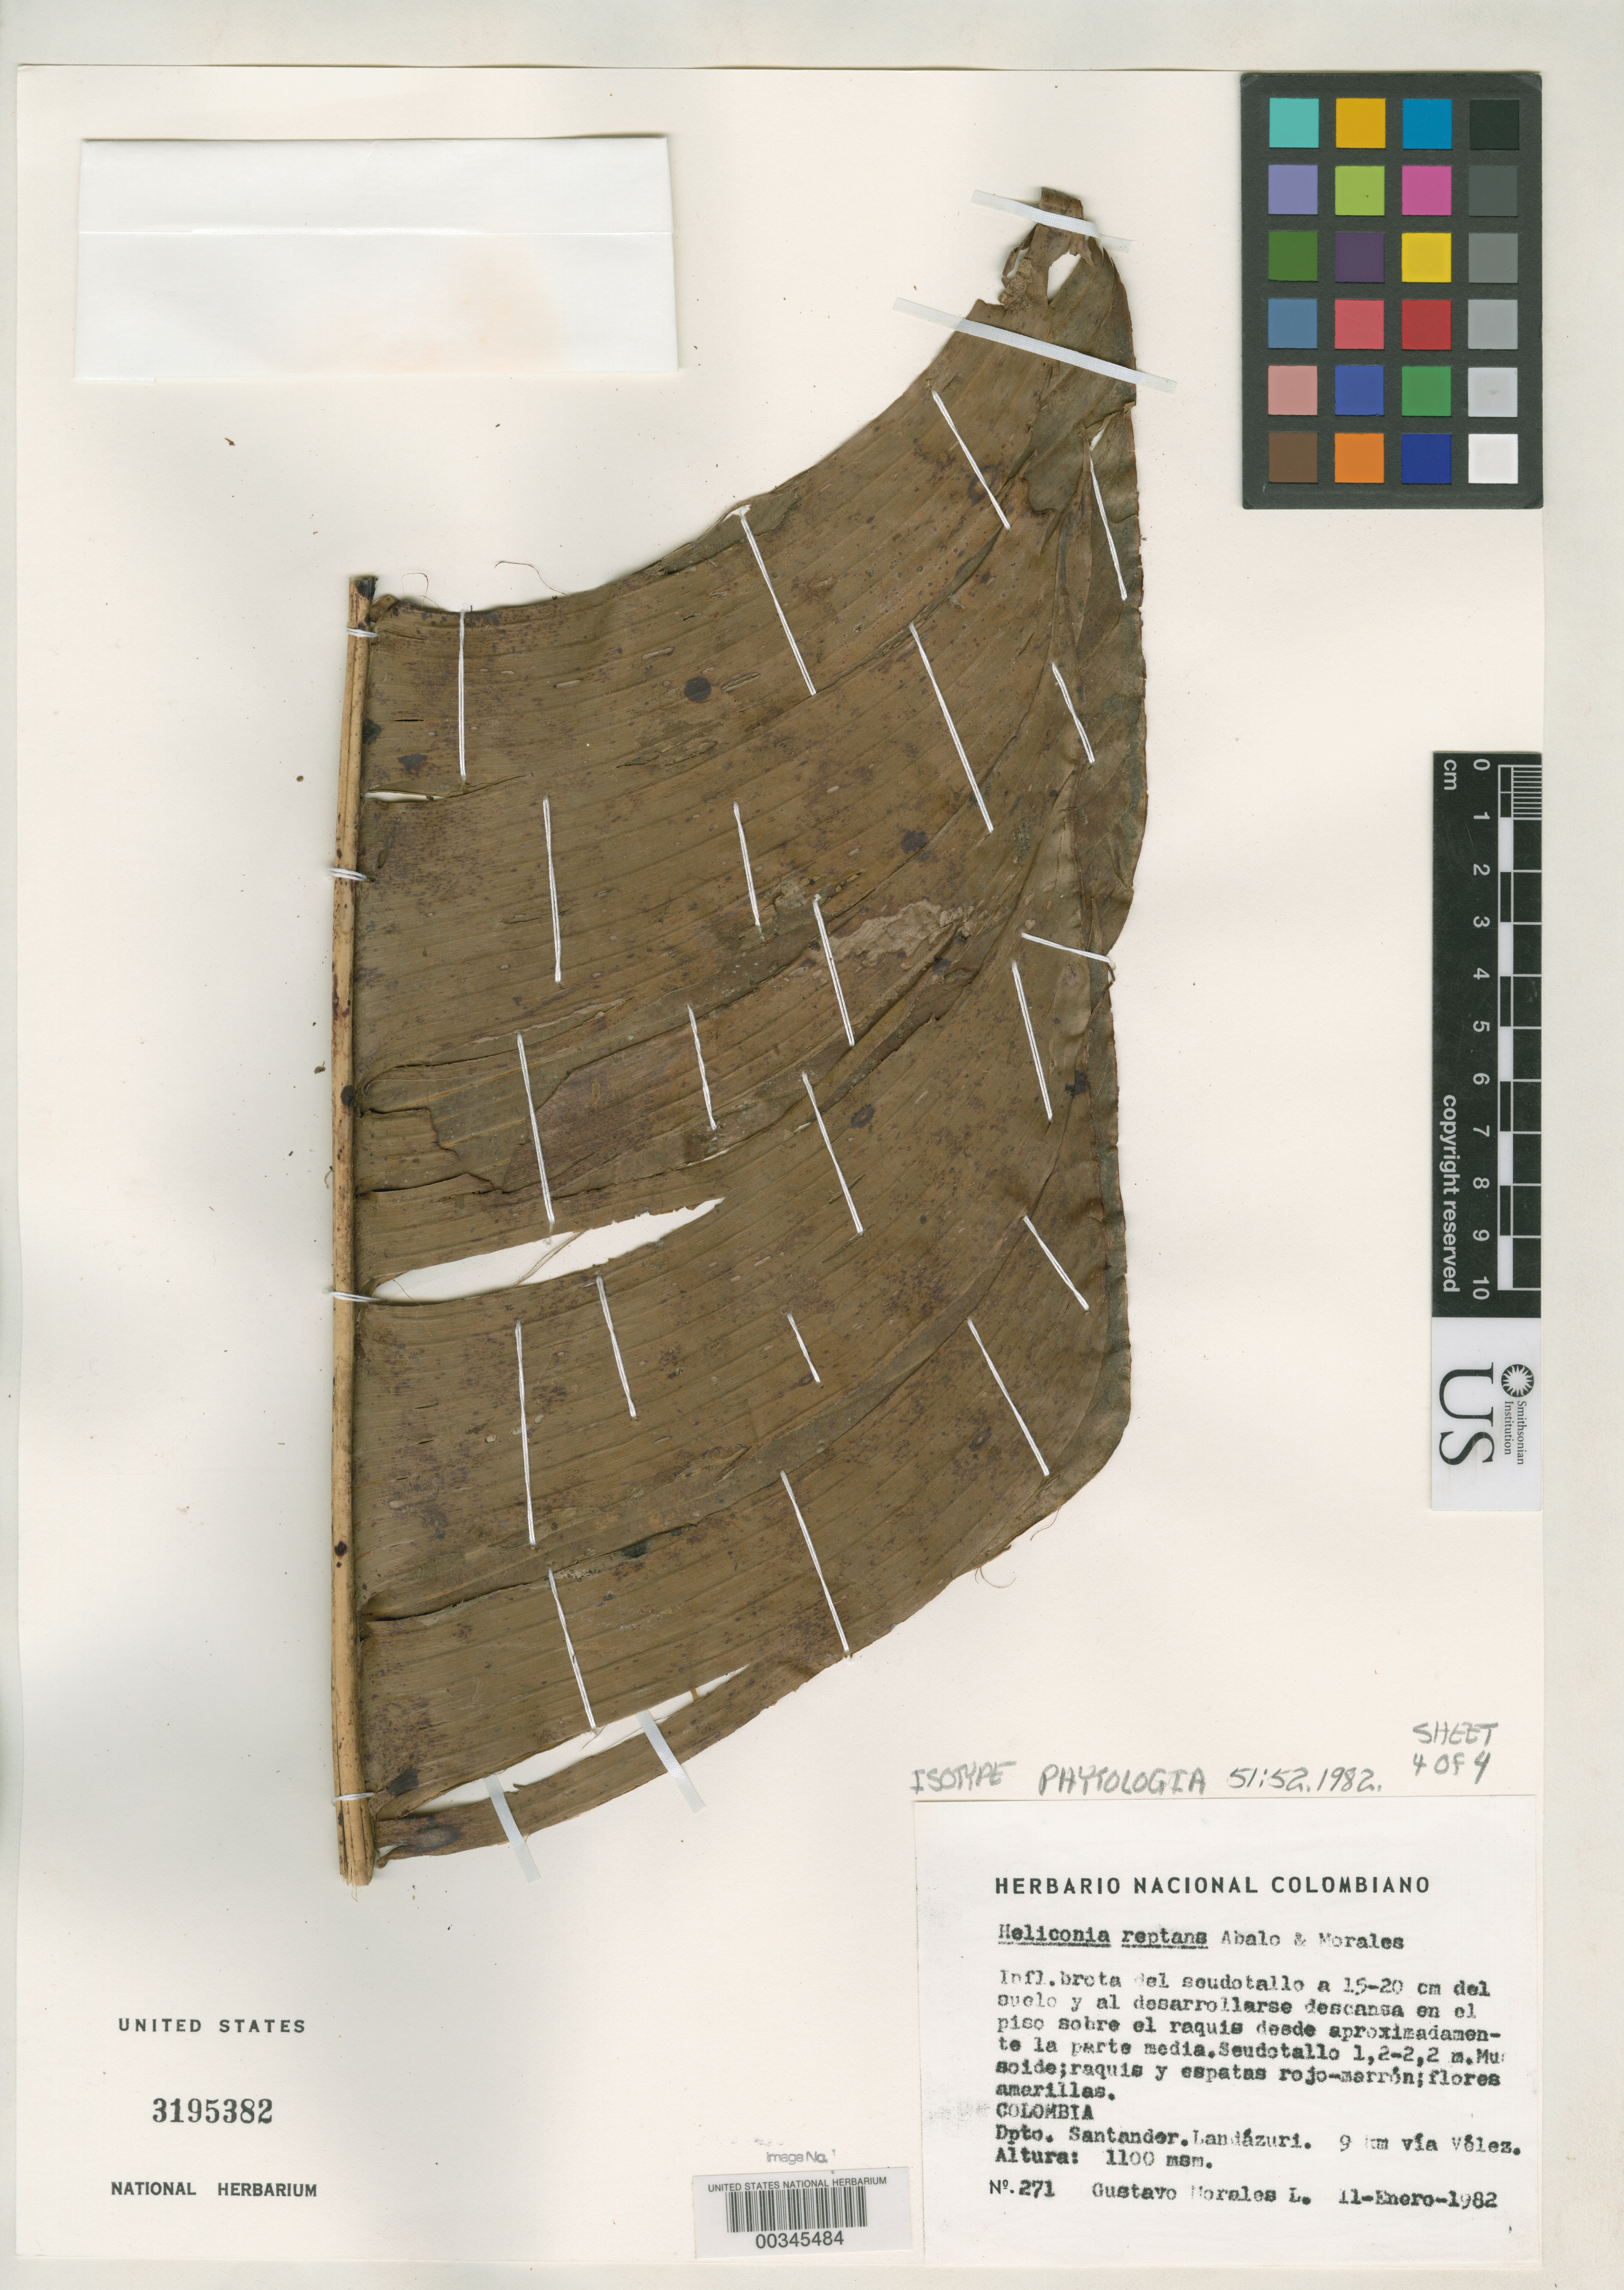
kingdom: Plantae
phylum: Tracheophyta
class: Liliopsida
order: Zingiberales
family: Heliconiaceae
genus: Heliconia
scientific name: Heliconia reptans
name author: Abalo & G. Morales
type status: Isotype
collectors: G. Morales L.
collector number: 271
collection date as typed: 11 Jan 1982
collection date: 1982-01-11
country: Colombia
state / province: Santander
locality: Landazuri, 9 km via Velez.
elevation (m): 1100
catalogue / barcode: US 3195382